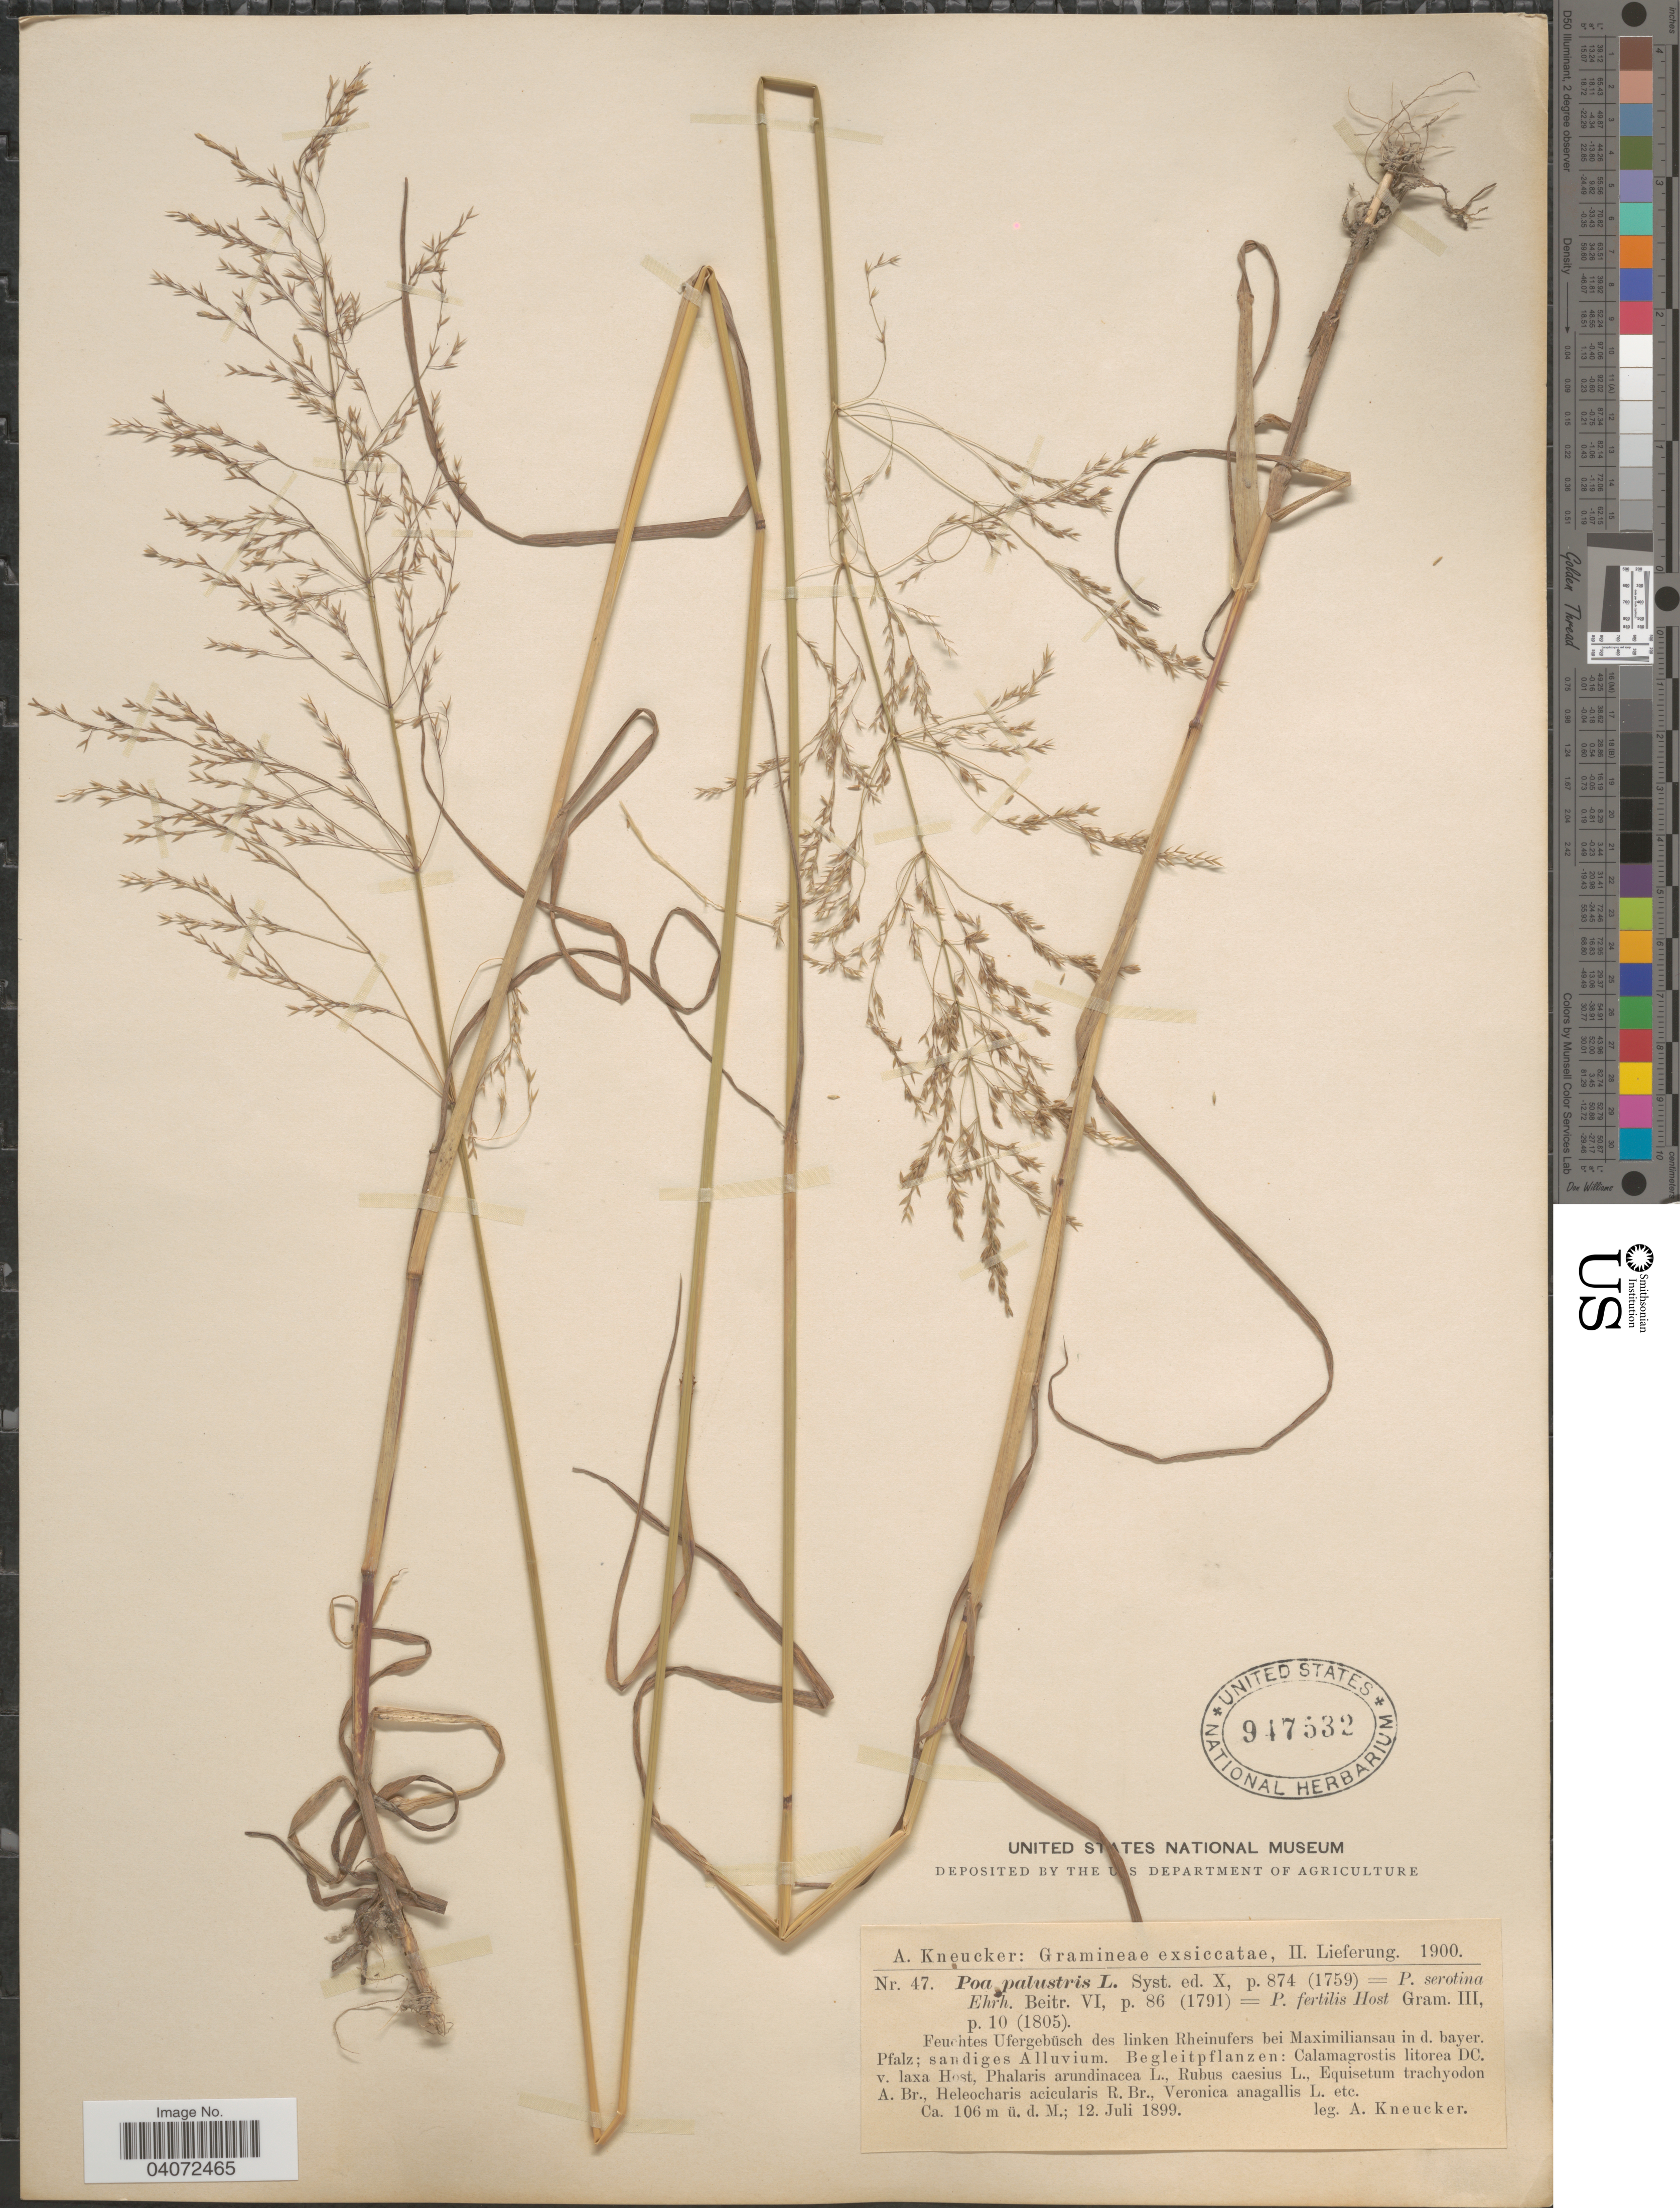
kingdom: Plantae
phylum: Tracheophyta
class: Liliopsida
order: Poales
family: Poaceae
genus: Poa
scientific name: Poa palustris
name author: L.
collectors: A. Kneucker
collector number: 47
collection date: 1899-07-12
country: Germany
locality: Feuchtes Ufergebüsch des linken Rheinufers bei Maximiliansau in d. bayer. Pfalz; sandiges Alluvium.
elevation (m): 106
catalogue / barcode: US 947532